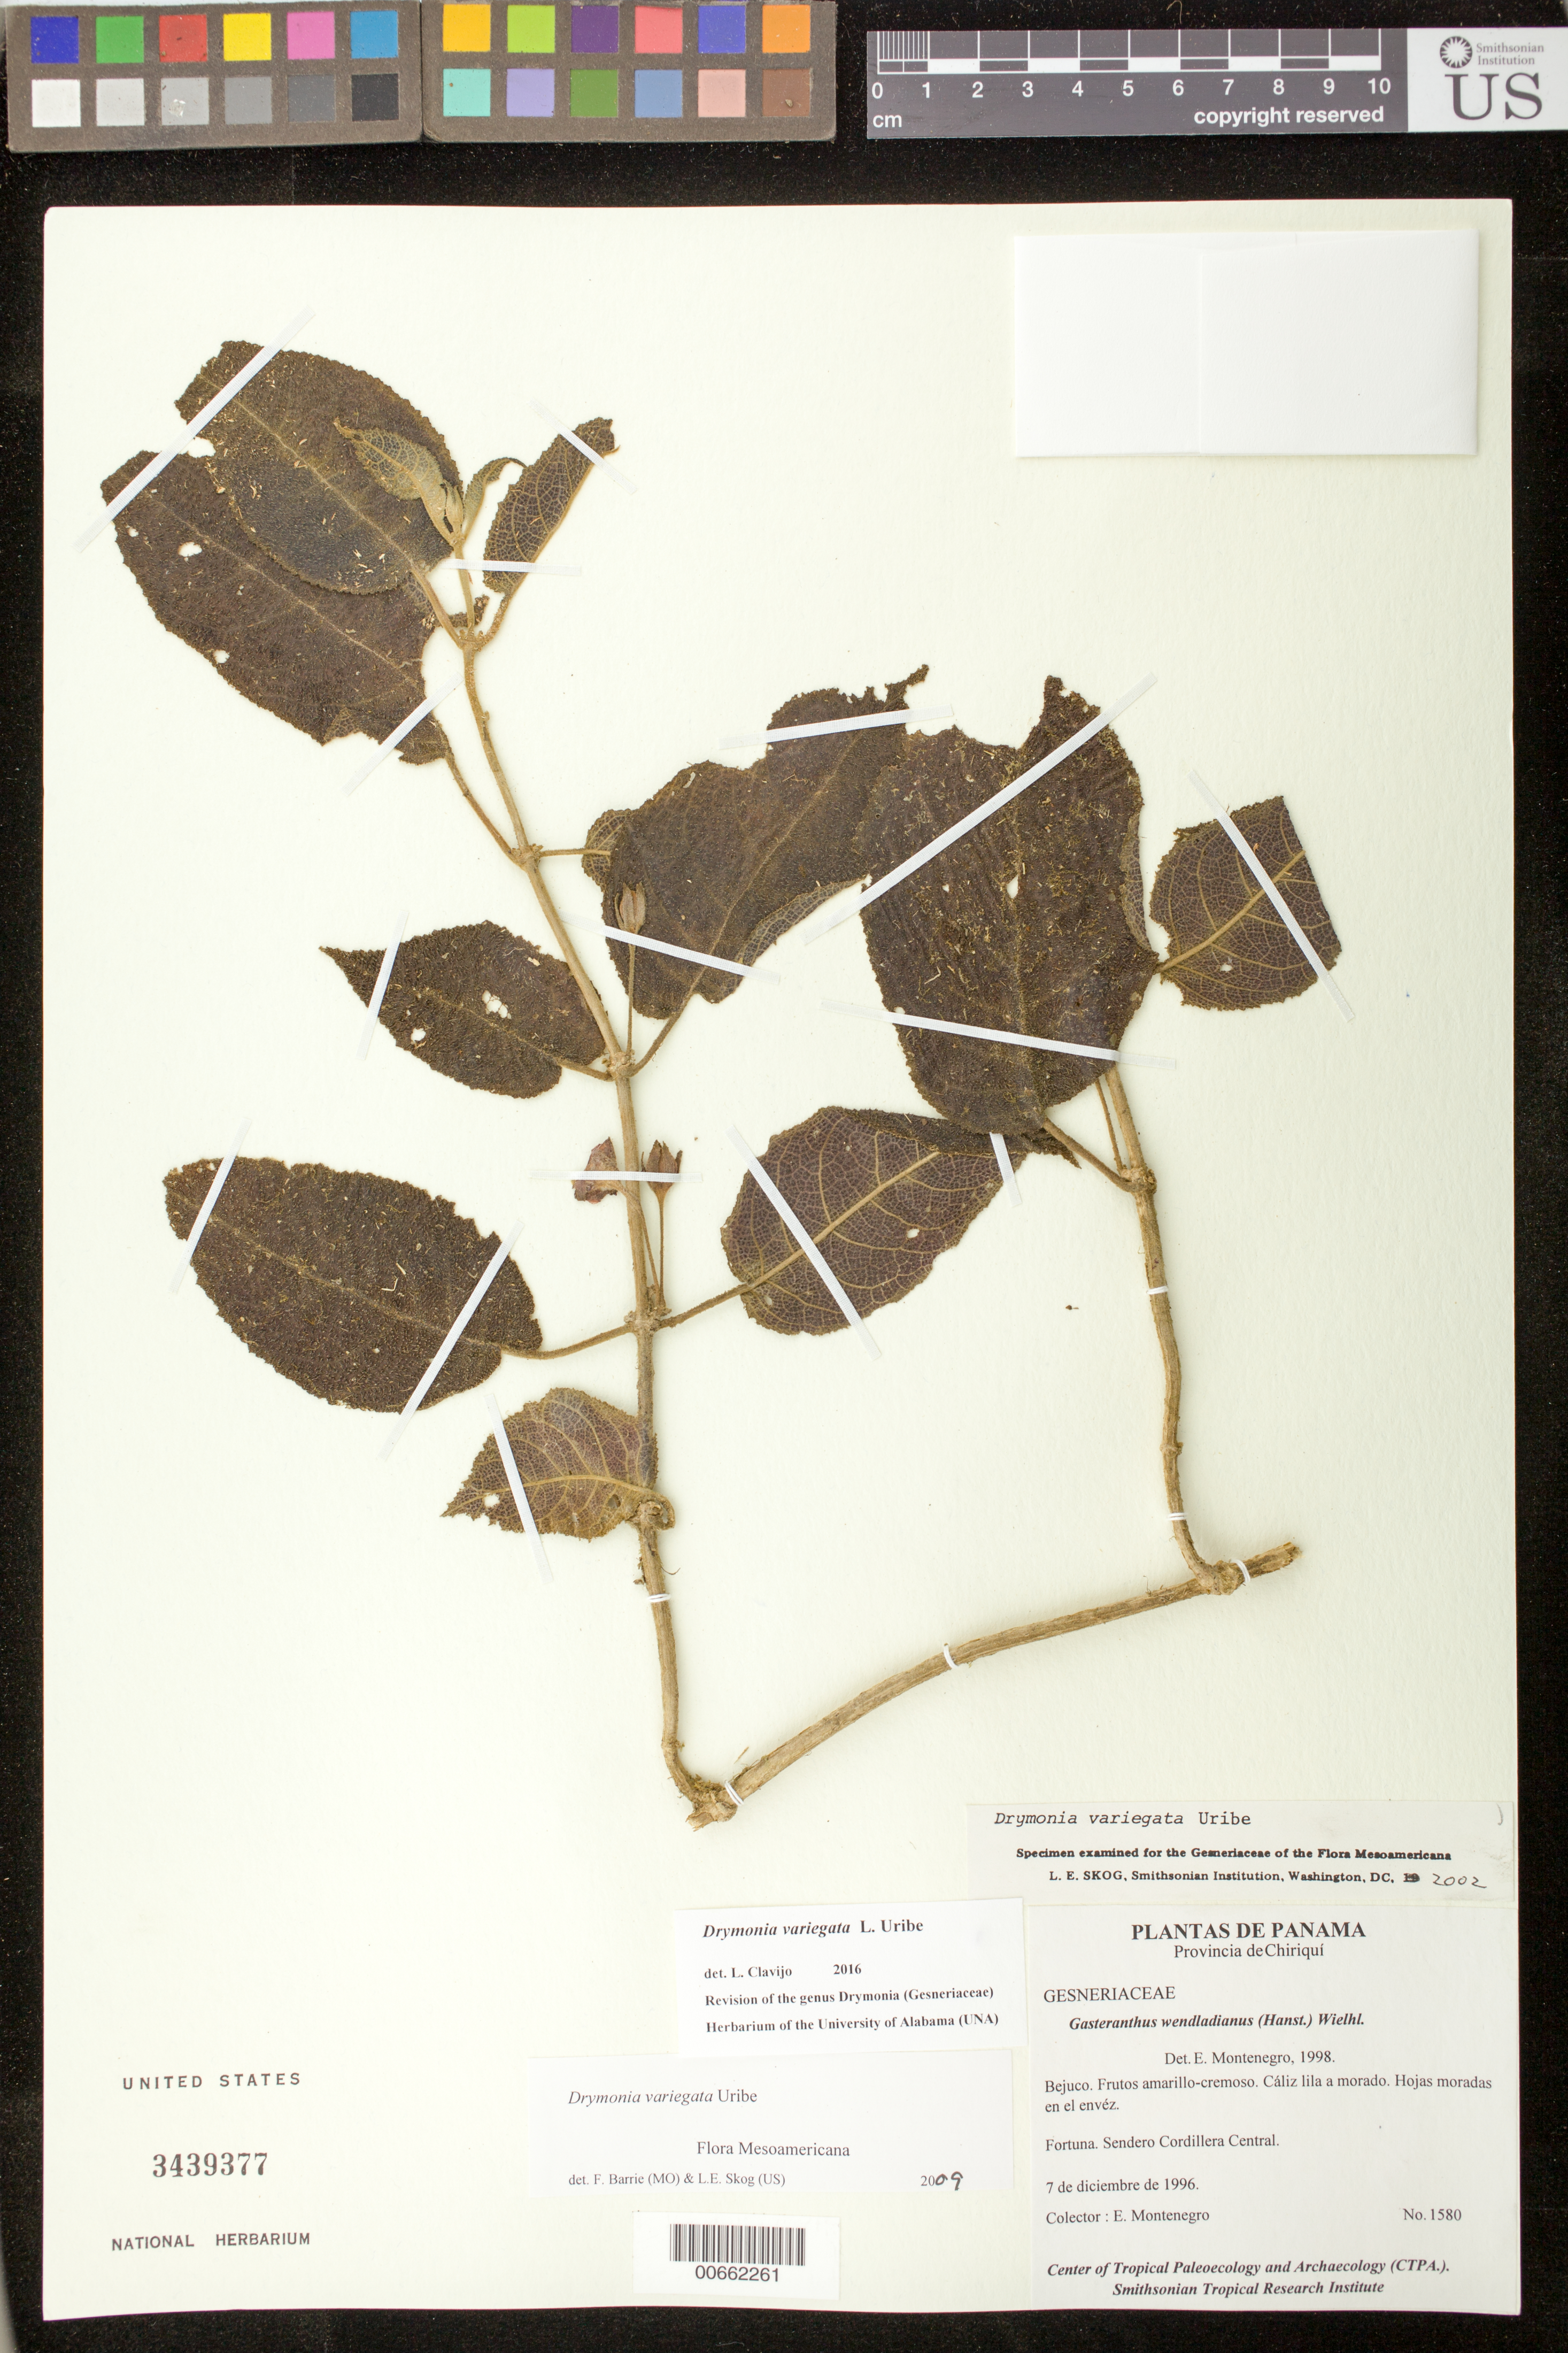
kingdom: Plantae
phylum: Tracheophyta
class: Magnoliopsida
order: Lamiales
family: Gesneriaceae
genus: Drymonia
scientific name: Drymonia variegata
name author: L. Uribe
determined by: Clark, J. L., (SEL), The Marie Selby Botanical Garden (UNITED STATES)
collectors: E. Montenegro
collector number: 1580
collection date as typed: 07 Dec 1996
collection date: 1996-12-07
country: Panama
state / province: Chiriquí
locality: Sendero Cordillera Central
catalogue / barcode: US 3439377